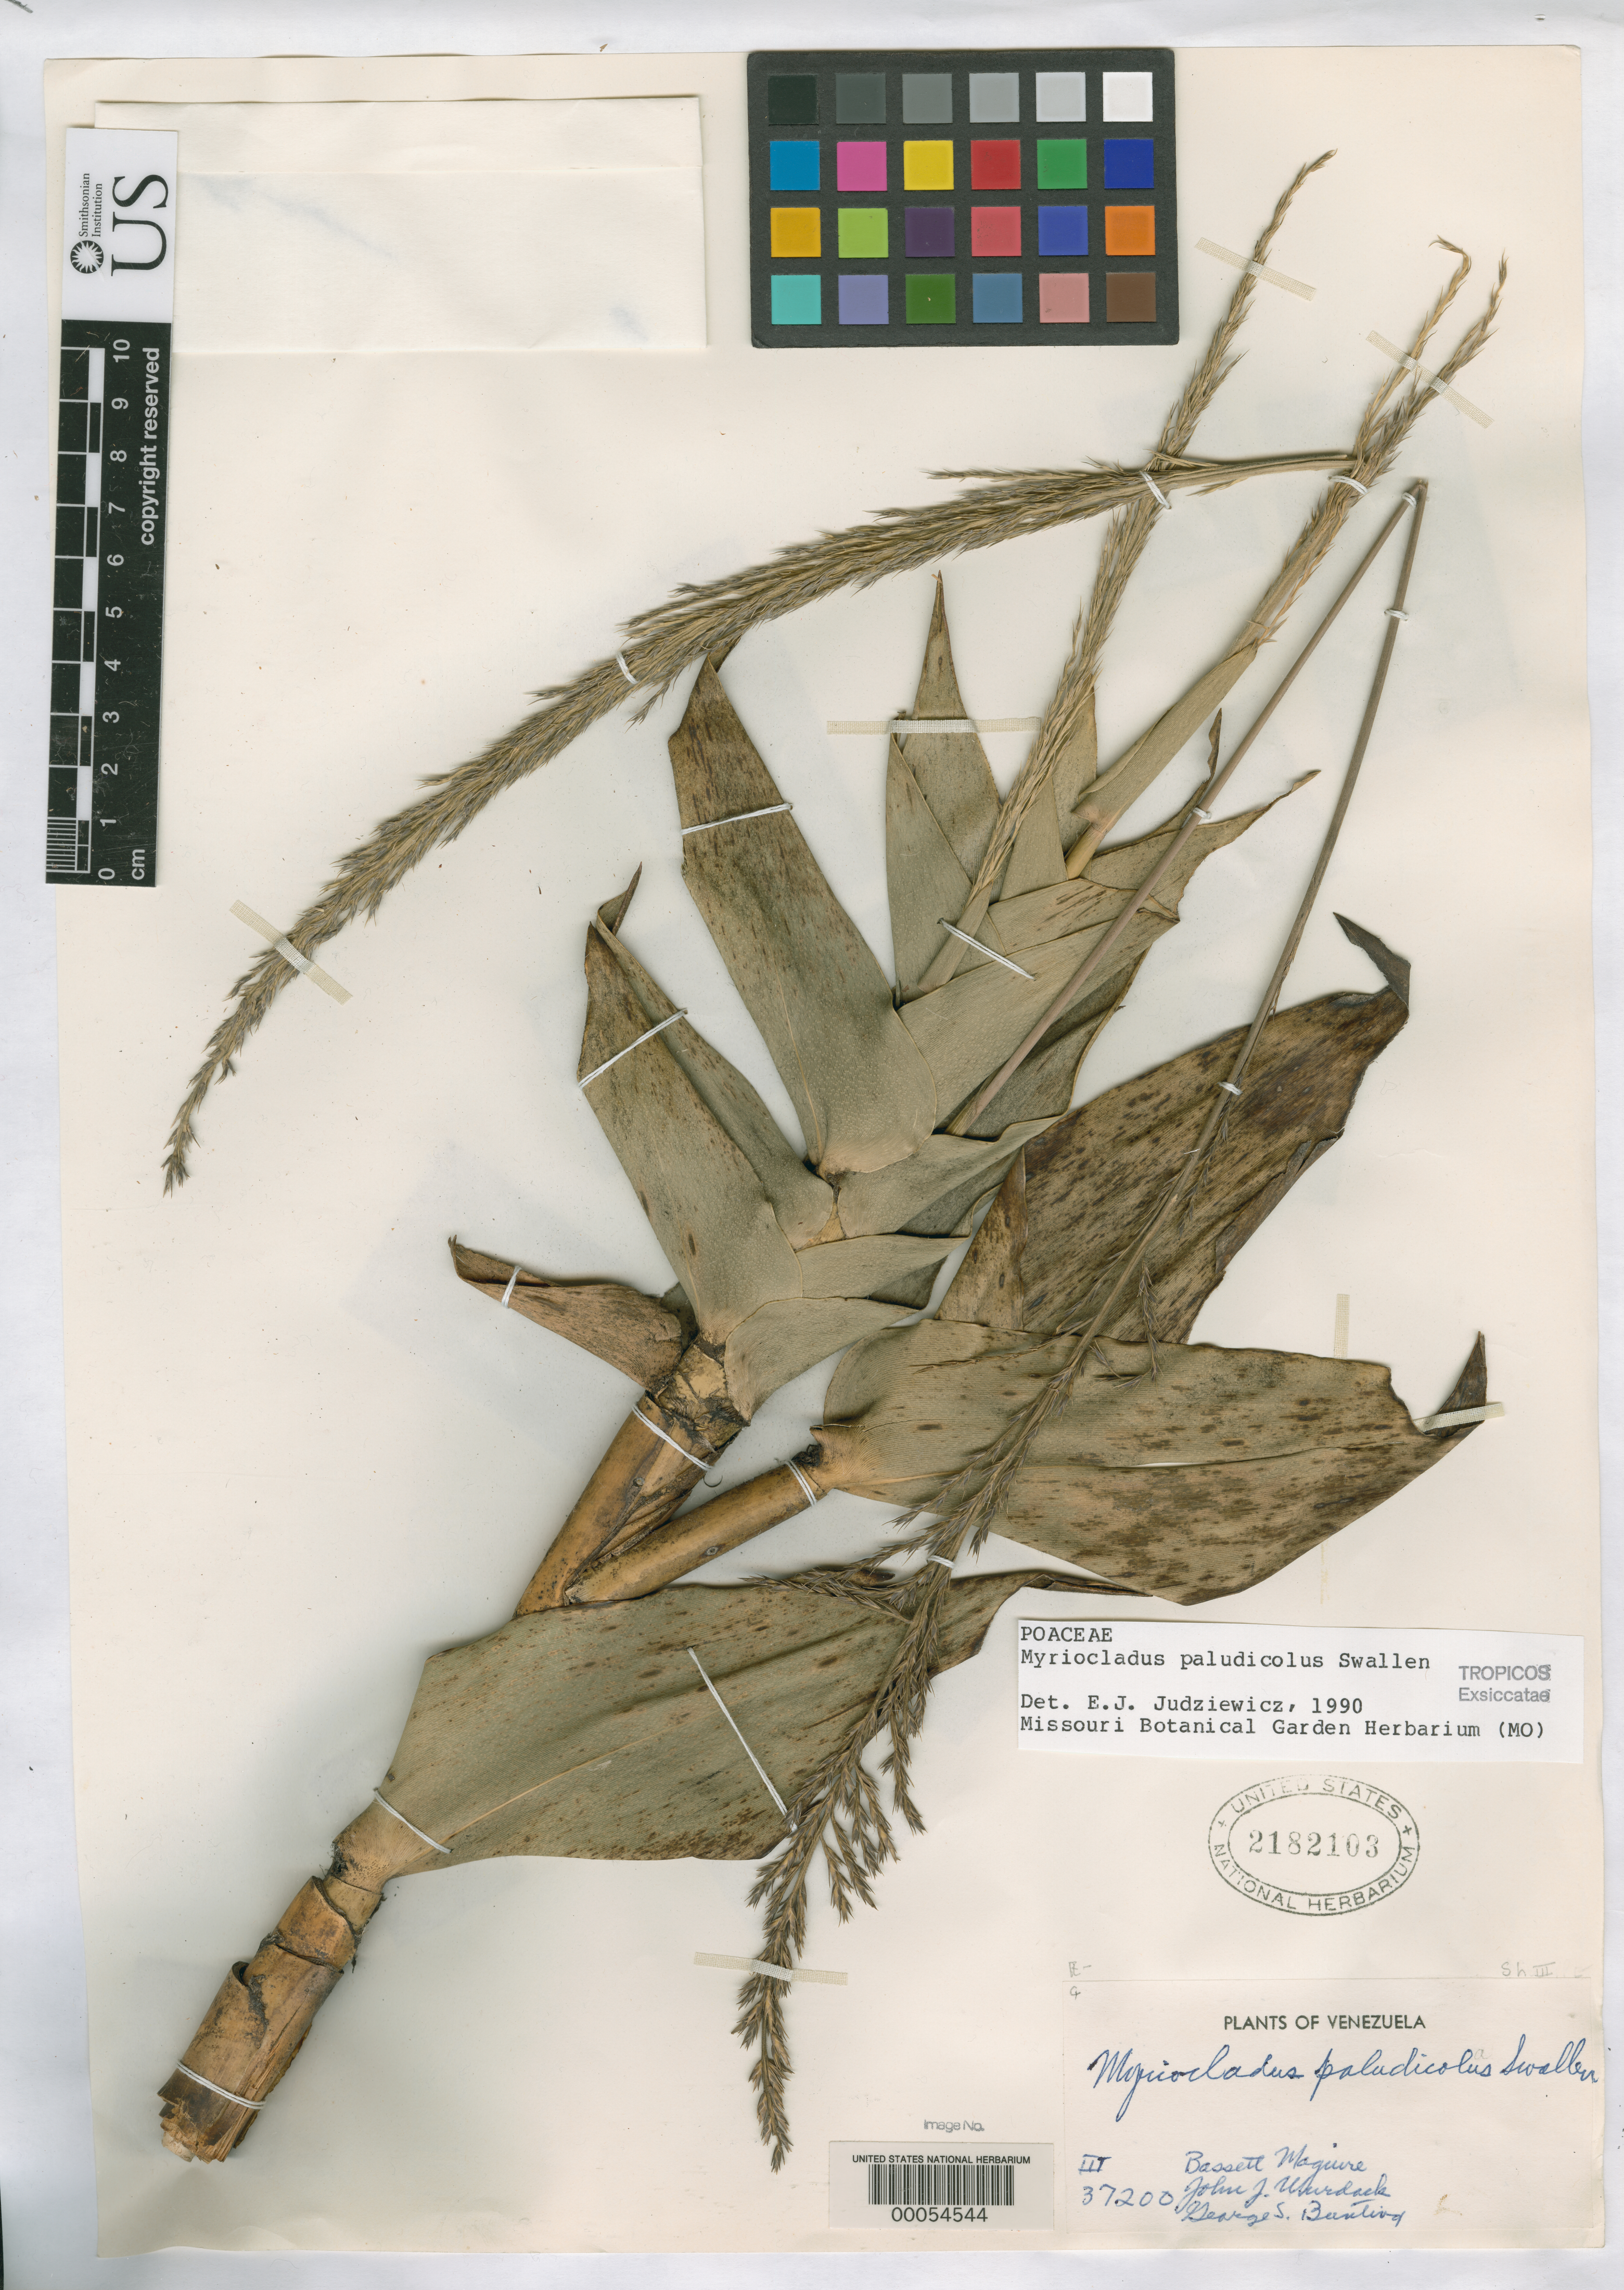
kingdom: Plantae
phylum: Tracheophyta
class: Liliopsida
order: Poales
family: Poaceae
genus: Myriocladus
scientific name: Myriocladus paludicola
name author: Swallen in Maguire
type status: Holotype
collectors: B. Maguire, J. J. Wurdack & G. S. Bunting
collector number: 37200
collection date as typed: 10 Jan 1954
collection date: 1954-01-10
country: Venezuela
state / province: Amazonas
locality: Cerro de La Neblina, Rio Yatua.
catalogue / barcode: US 2182103